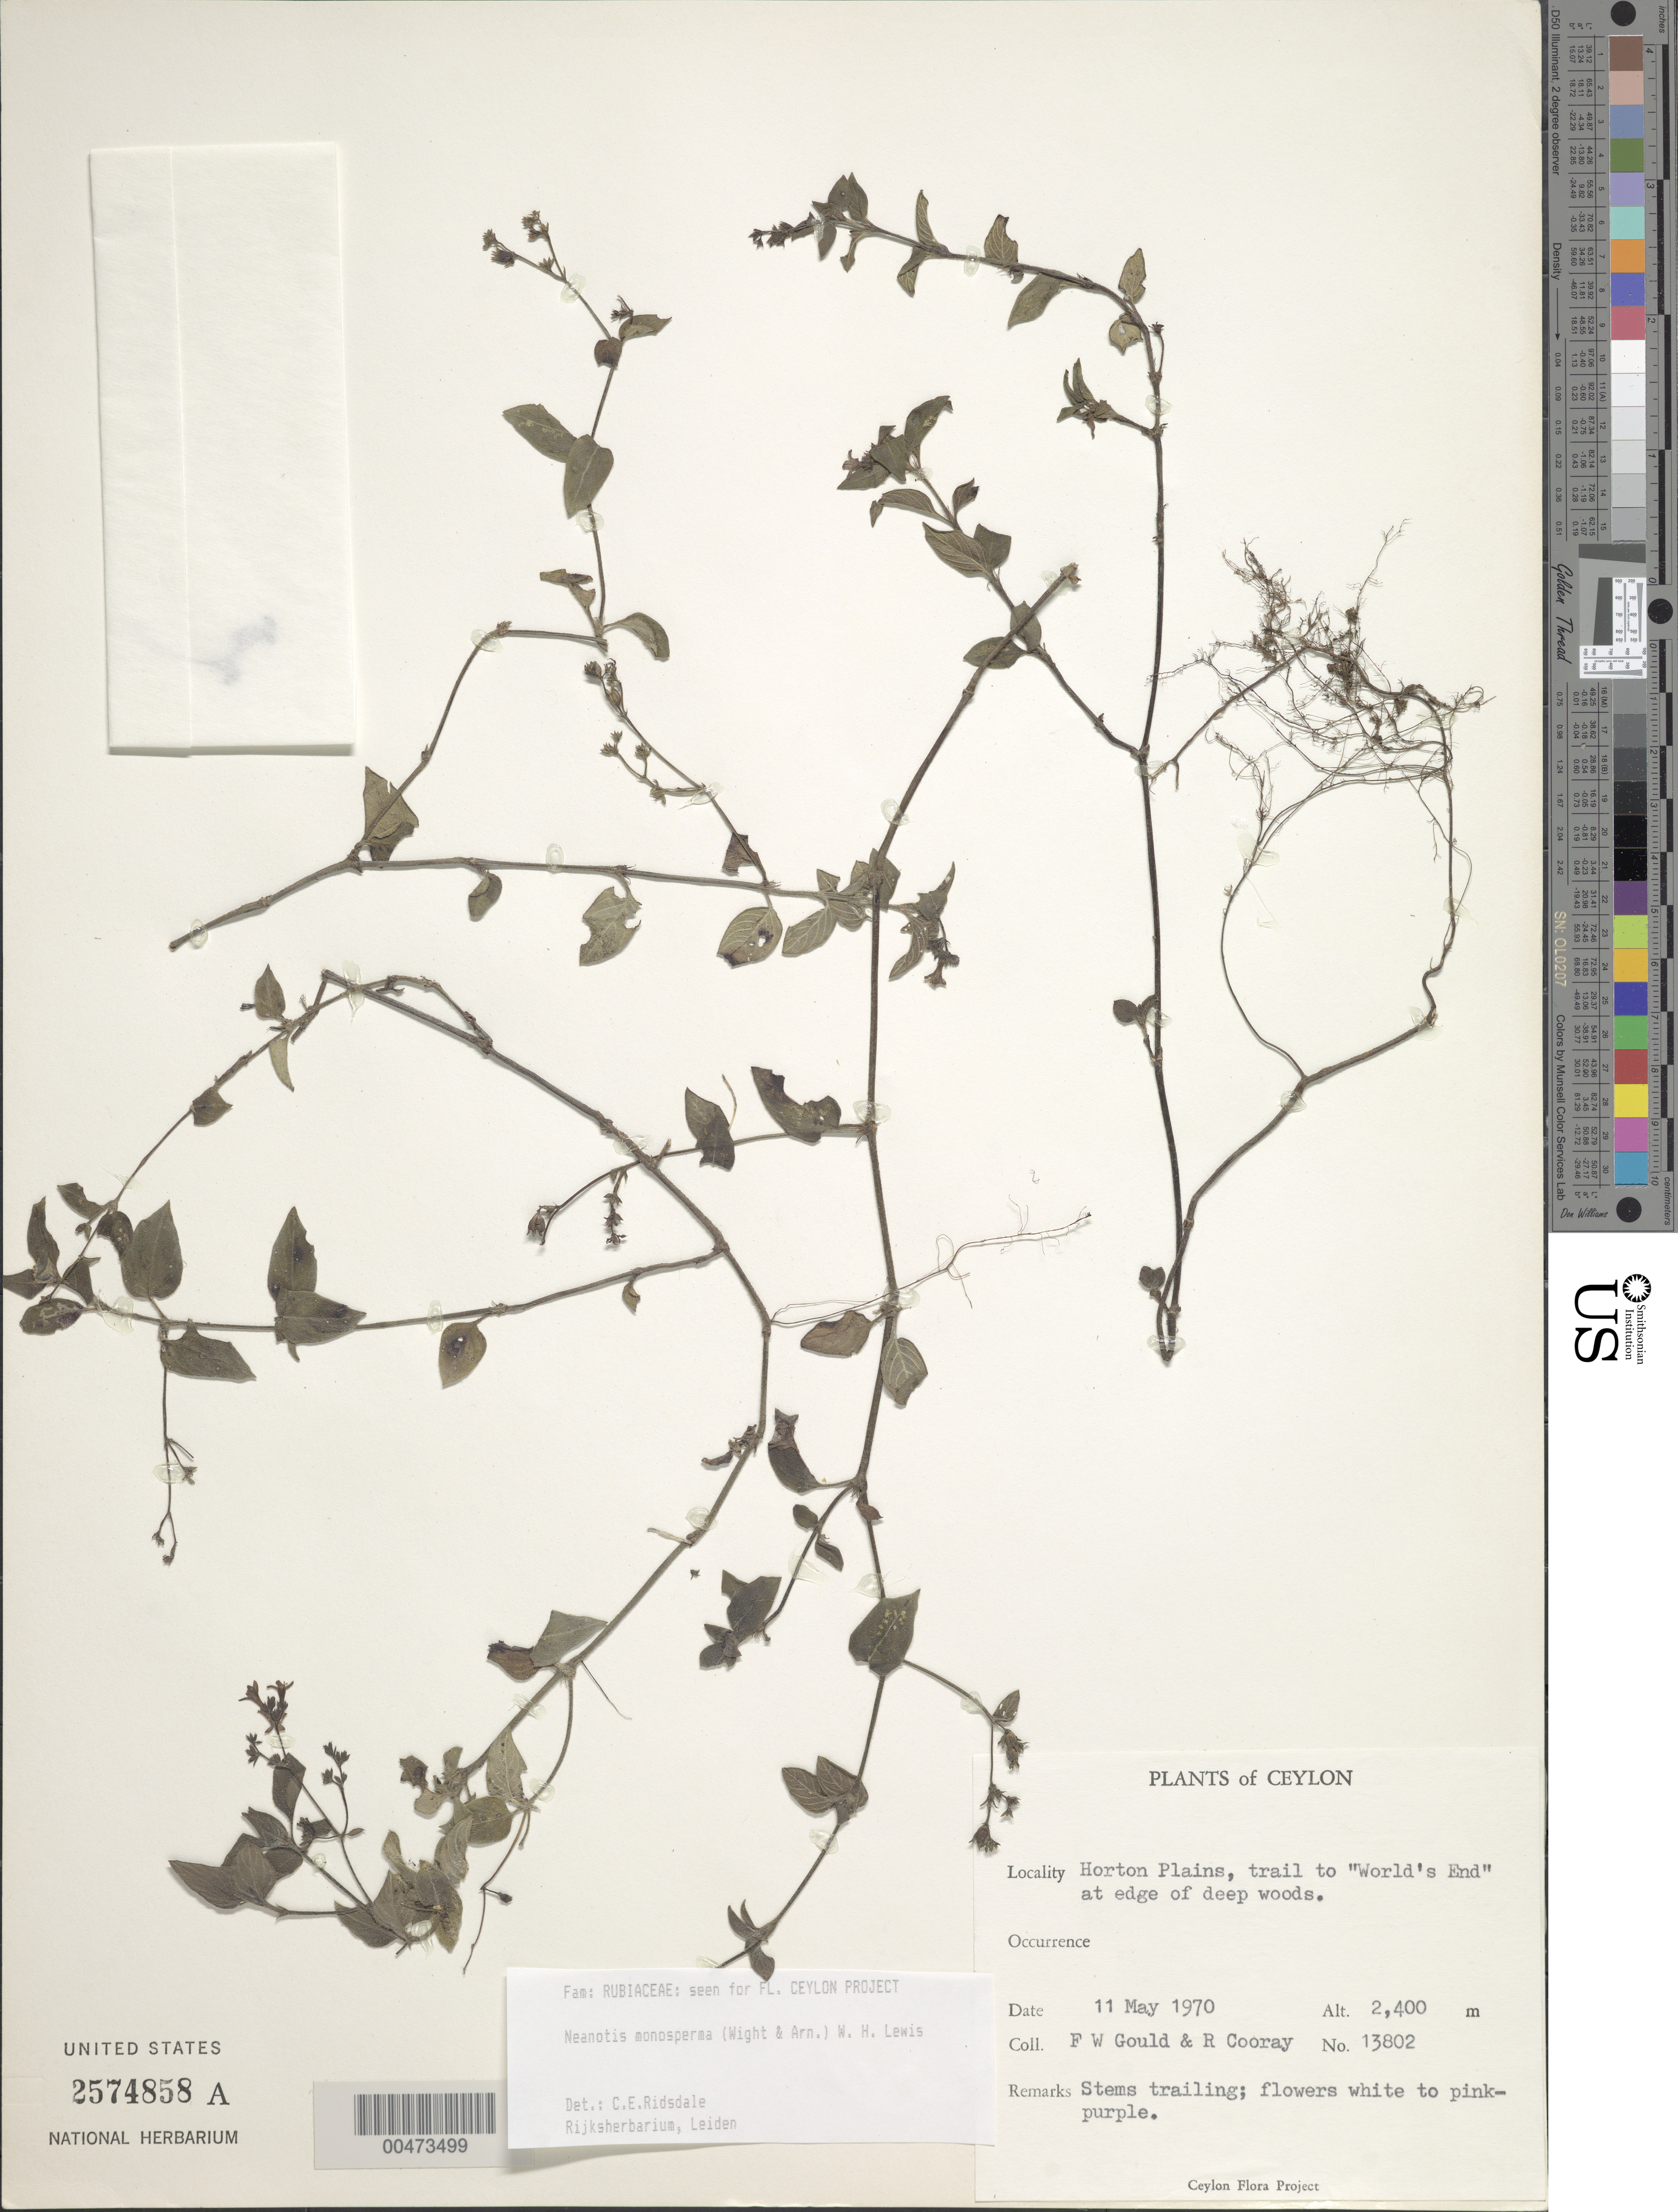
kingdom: Plantae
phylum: Tracheophyta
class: Magnoliopsida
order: Gentianales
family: Rubiaceae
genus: Neanotis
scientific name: Neanotis monosperma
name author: (Wight & Arn.) W.H. Lewis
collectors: F. W. Gould & R. Cooray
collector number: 13802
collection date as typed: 11 May 1970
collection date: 1970-05-11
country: Sri Lanka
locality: Horton Plains, trail to Worlds End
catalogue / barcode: US 2574858A